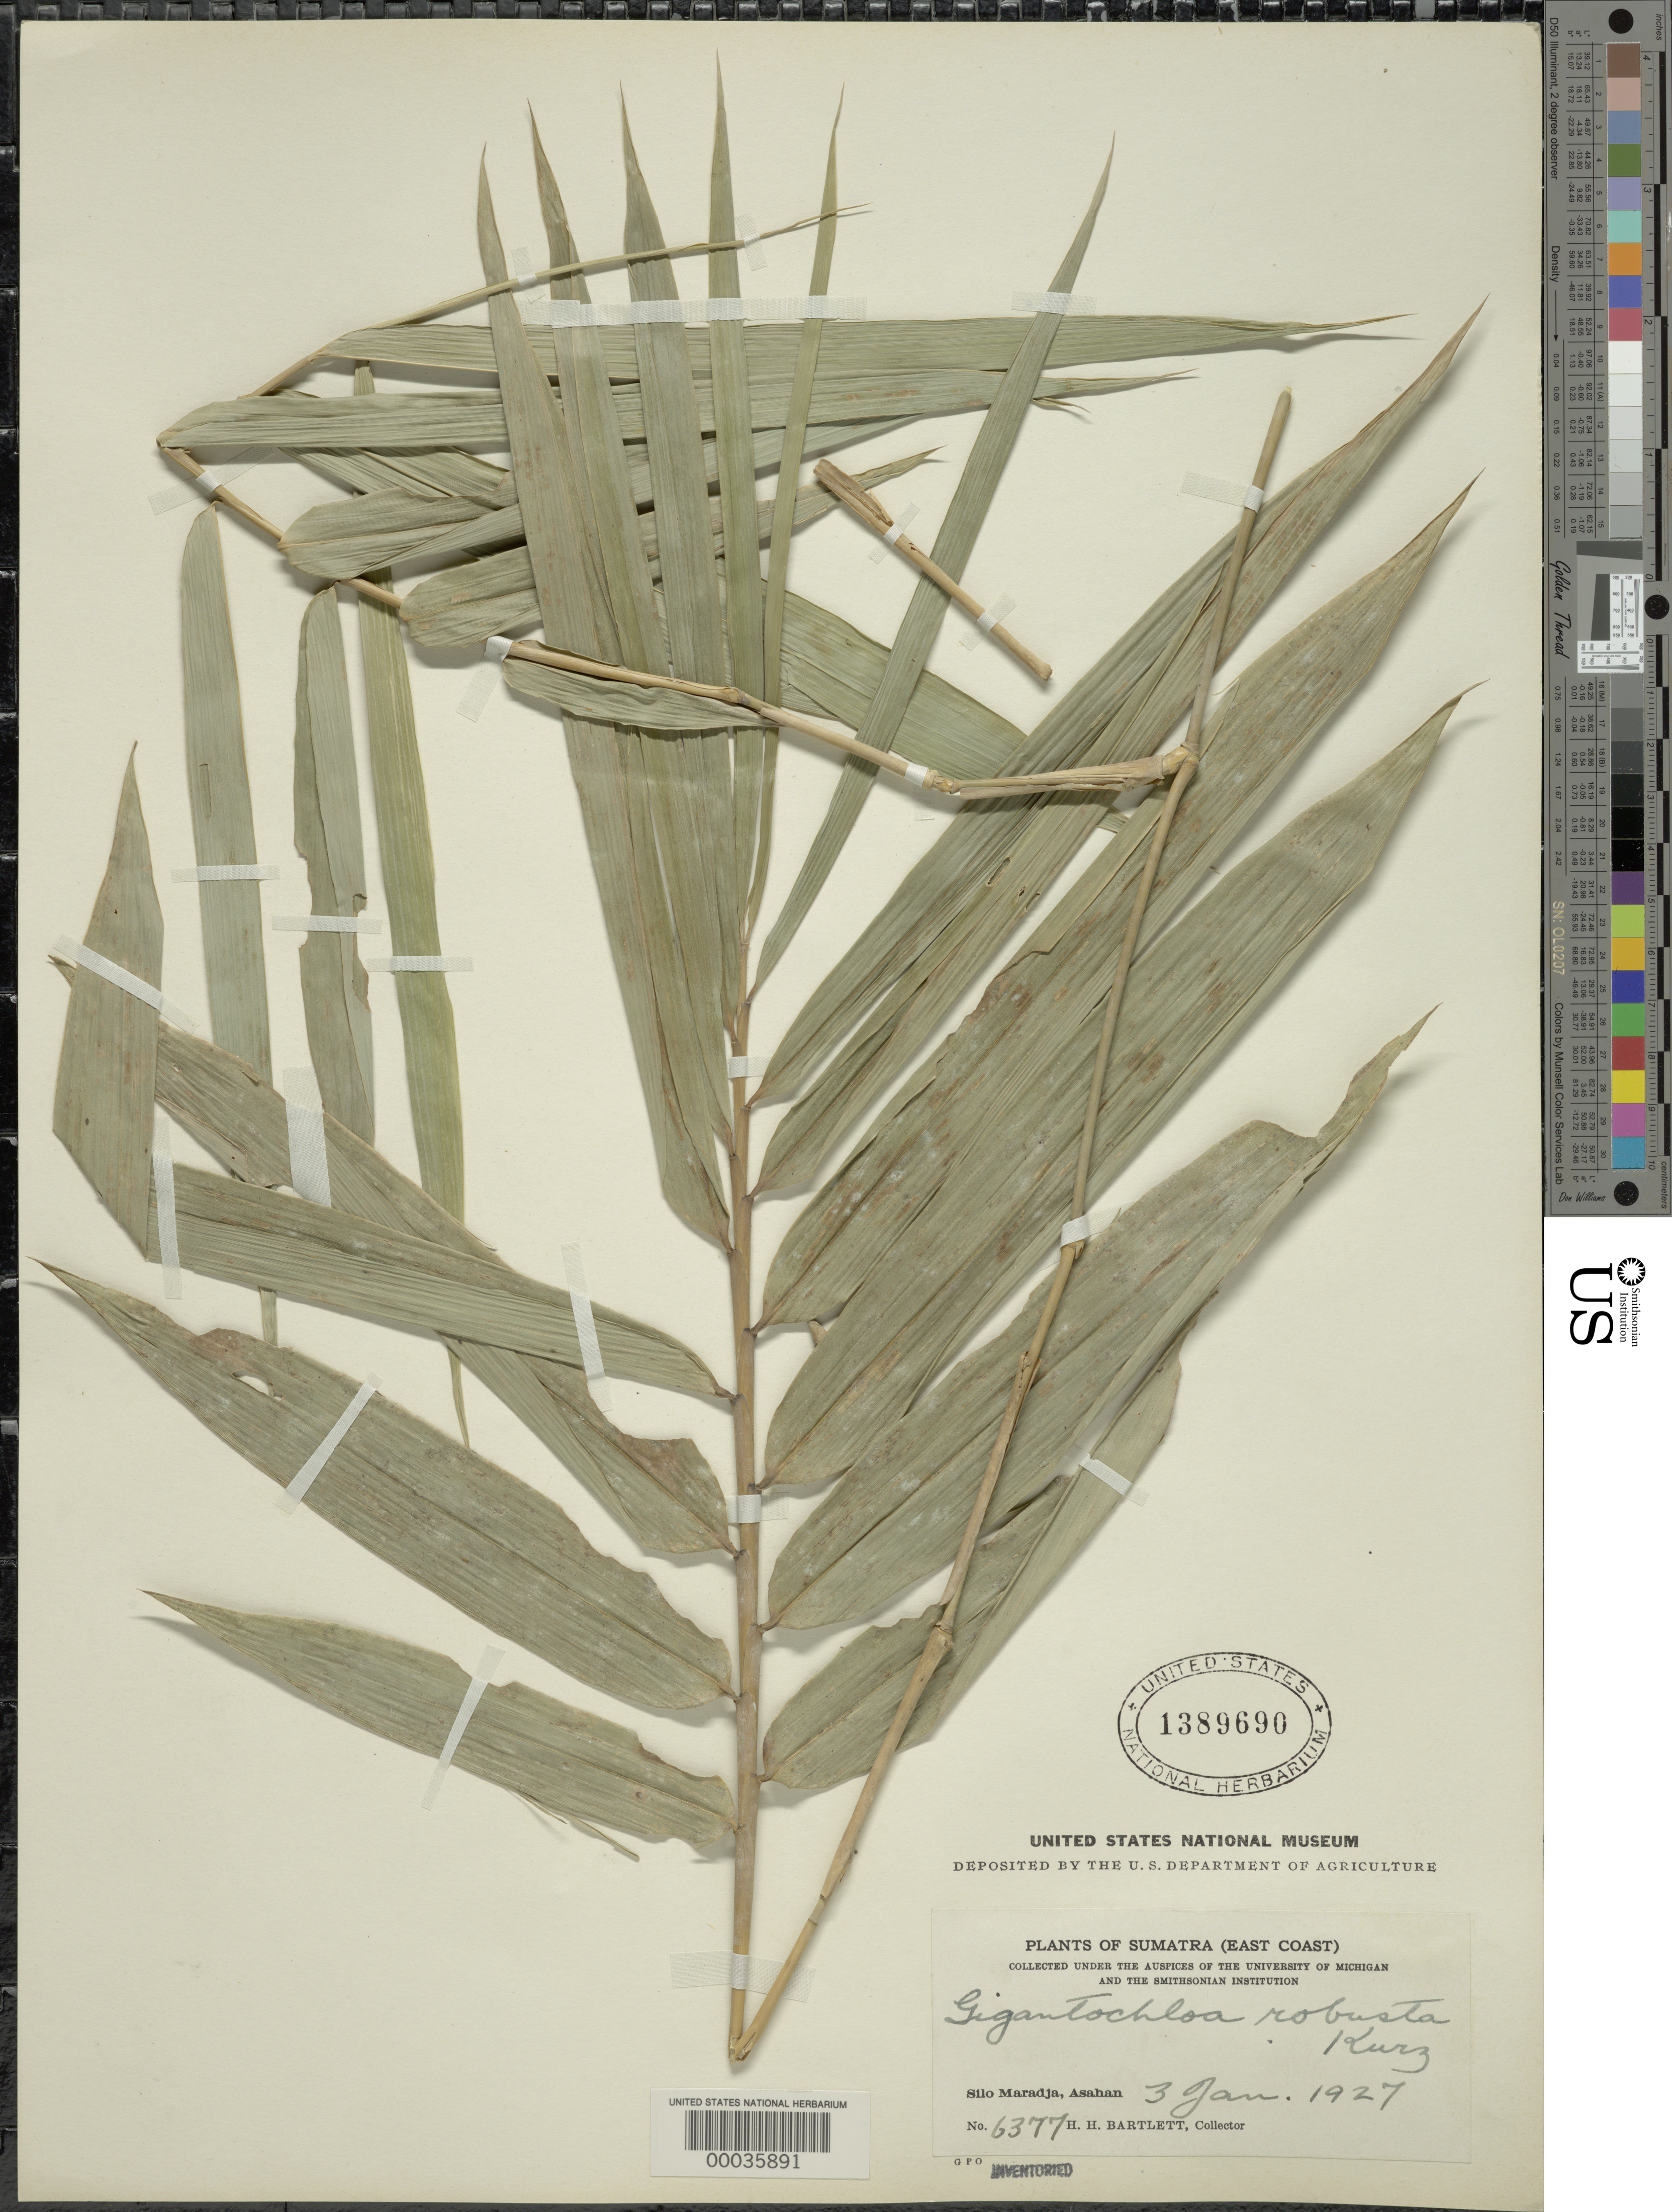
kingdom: Plantae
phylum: Tracheophyta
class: Liliopsida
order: Poales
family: Poaceae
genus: Dendrocalamus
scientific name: Dendrocalamus robusta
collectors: H. H. Bartlett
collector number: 6377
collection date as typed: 03 Jan 1927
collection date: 1927-01-03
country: Indonesia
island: Sumatra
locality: Silo maradja, asahan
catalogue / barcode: US 1389690